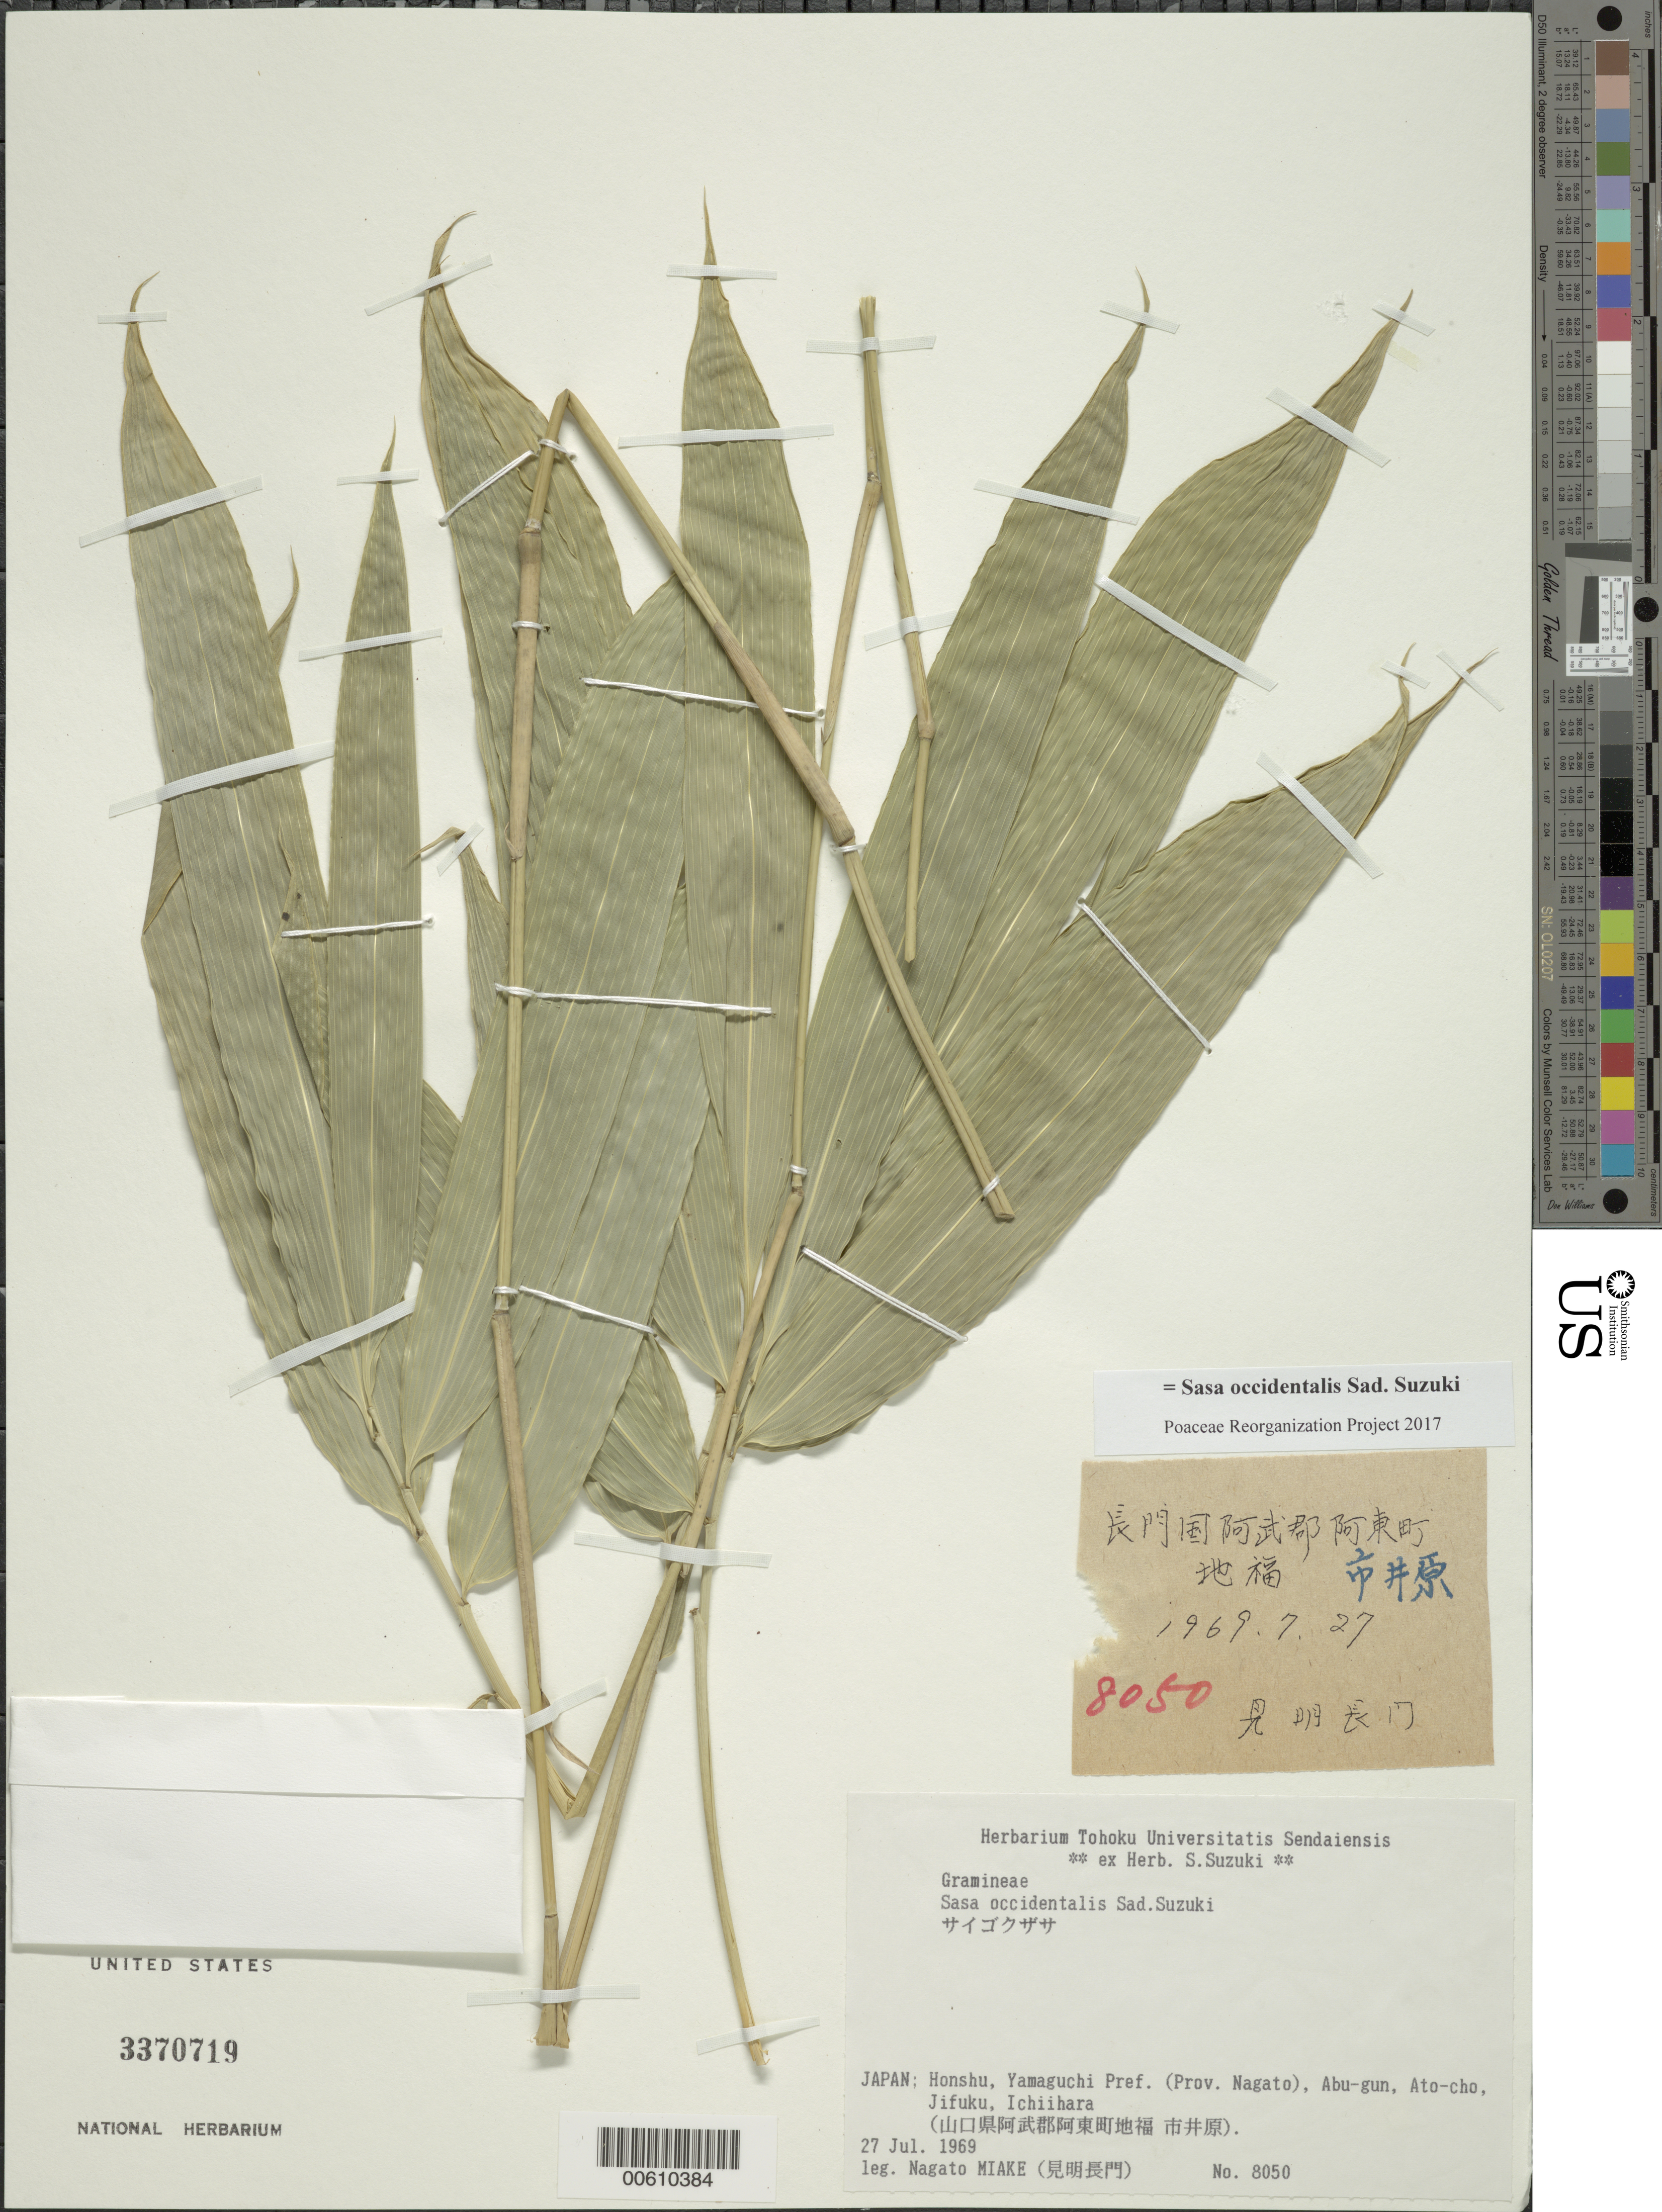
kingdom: Plantae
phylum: Tracheophyta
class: Liliopsida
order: Poales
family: Poaceae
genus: Sasa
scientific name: Sasa occidentalis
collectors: N. Miake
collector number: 8050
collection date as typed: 27 Jul 1969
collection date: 1969-07-27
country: Japan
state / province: Yamaguti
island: Honshu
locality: Yamaguchi pref., nagato prov.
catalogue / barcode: US 3370719